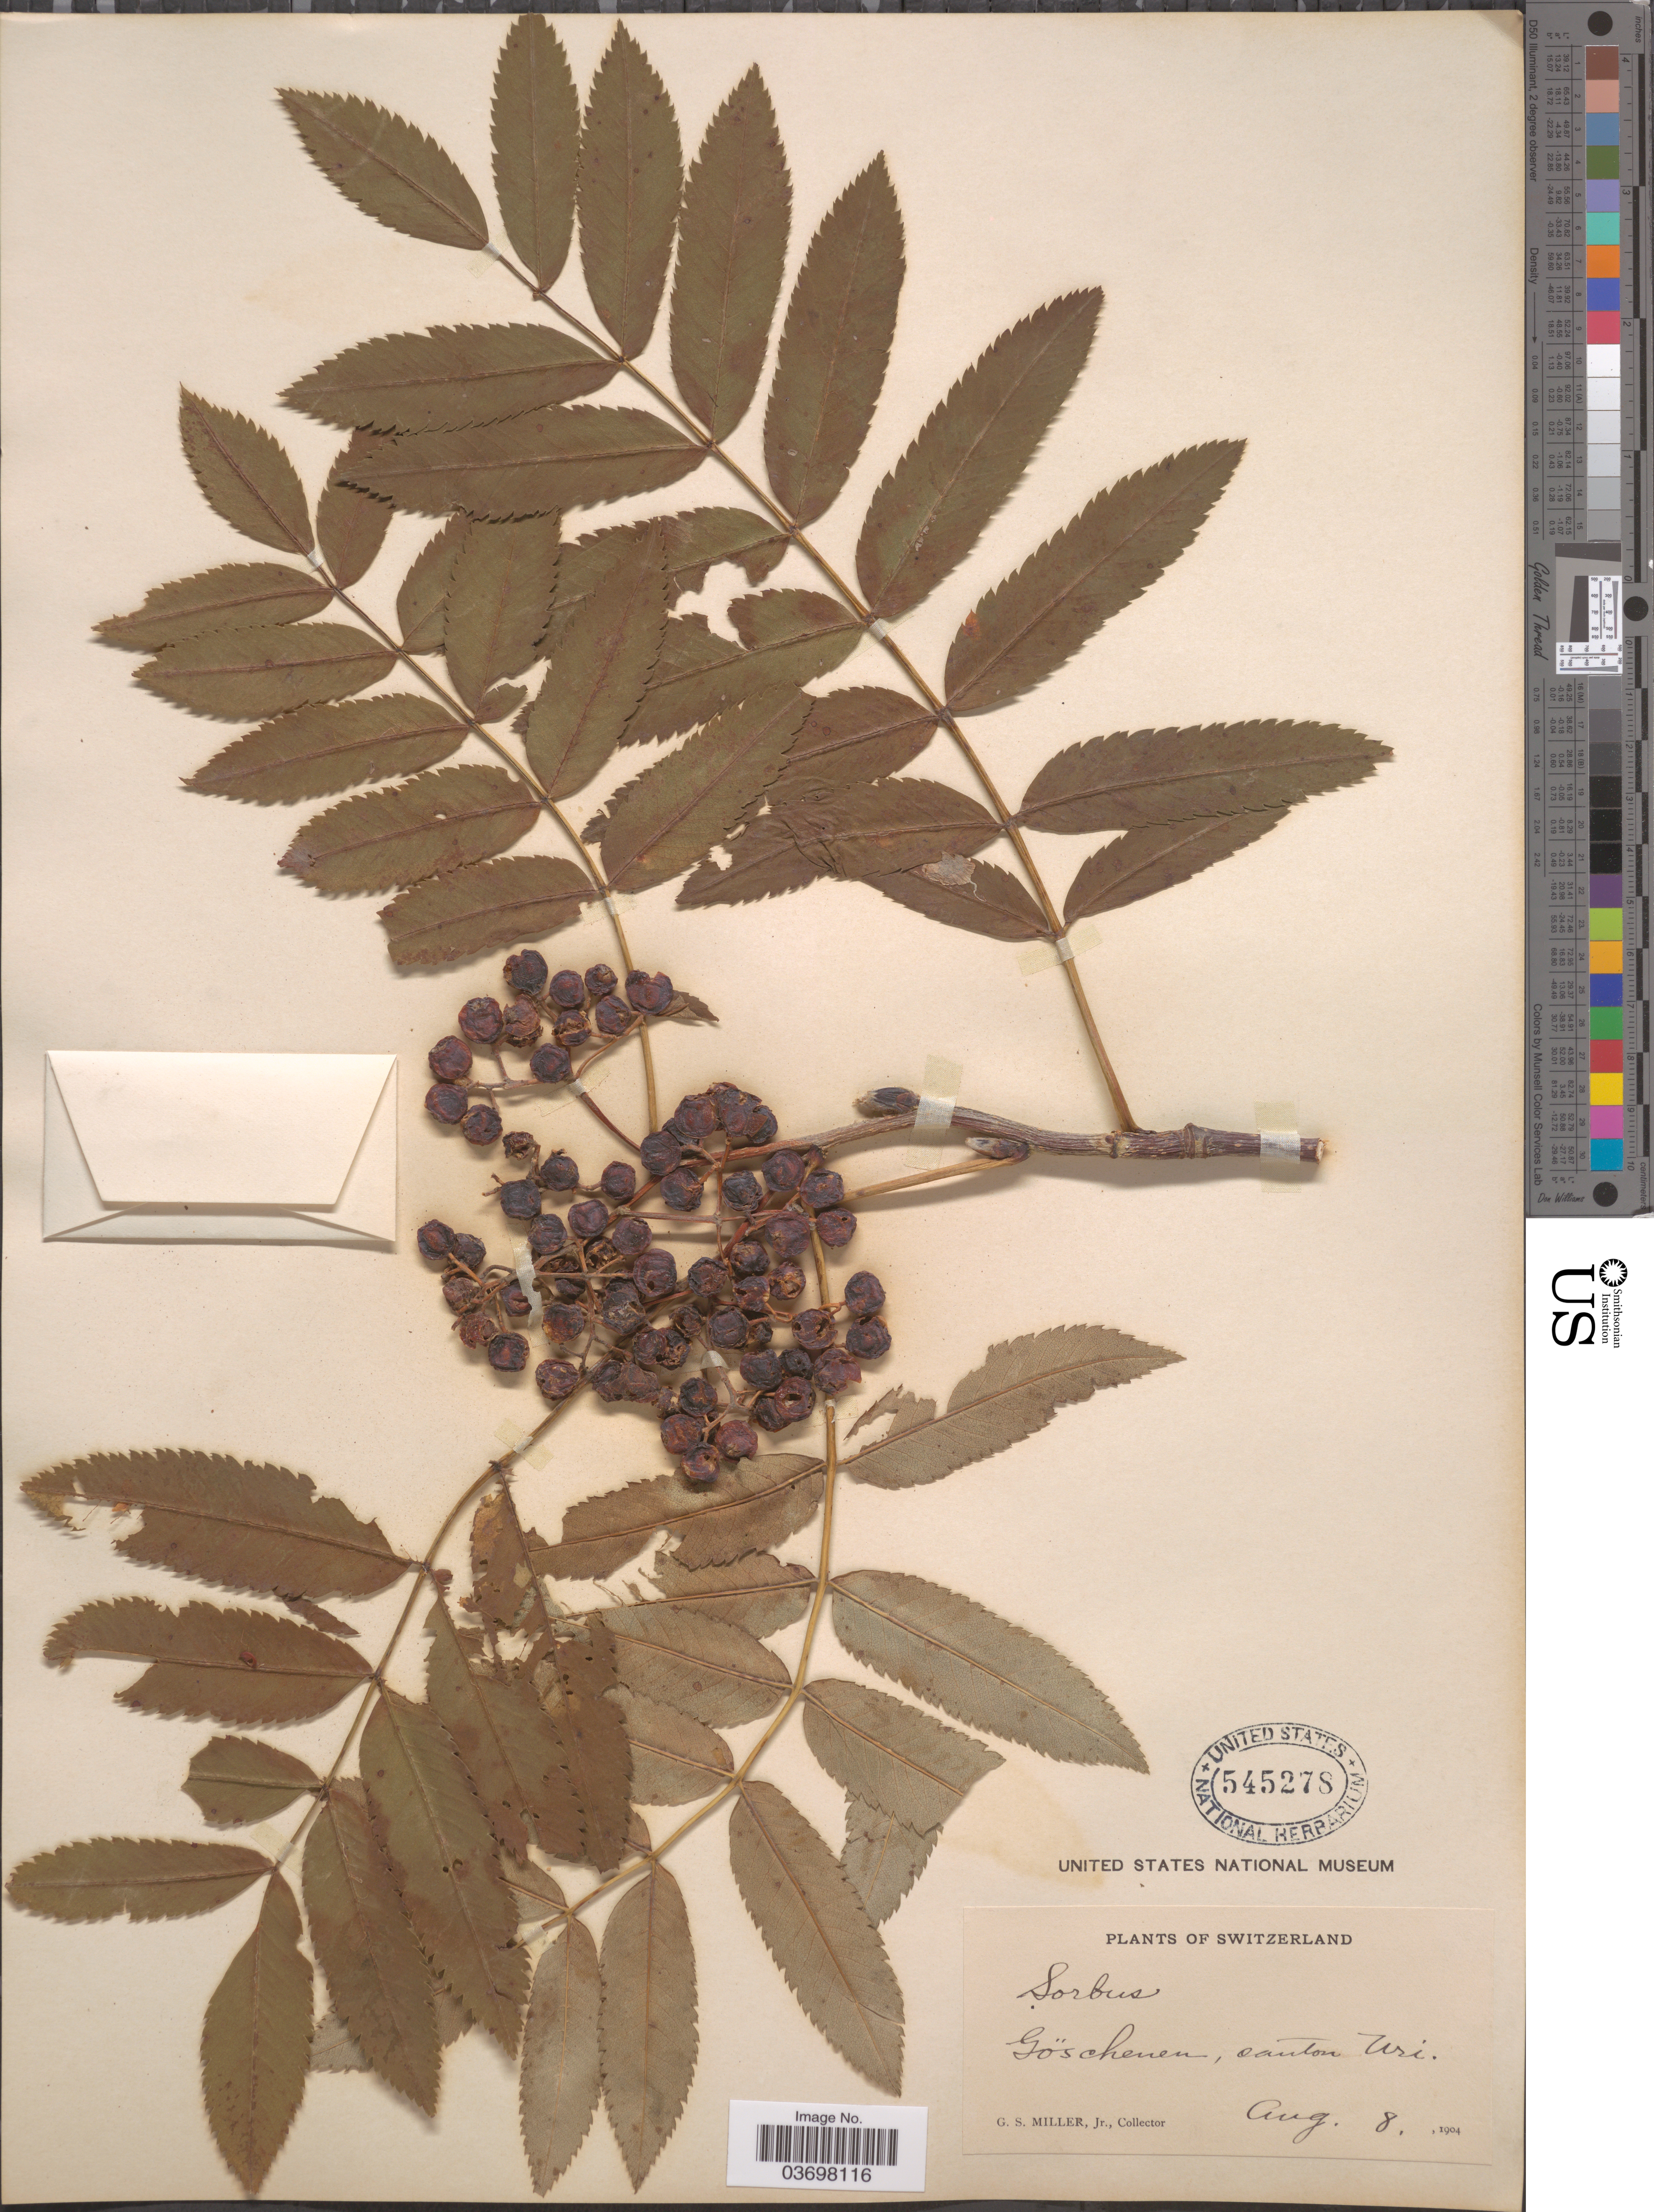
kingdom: Plantae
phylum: Tracheophyta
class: Magnoliopsida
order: Rosales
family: Rosaceae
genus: Sorbus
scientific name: Sorbus sp.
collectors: G. S. Miller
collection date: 1904-08-08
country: Switzerland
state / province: Uri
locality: Göschenen, canton Uri.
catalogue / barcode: US 545278